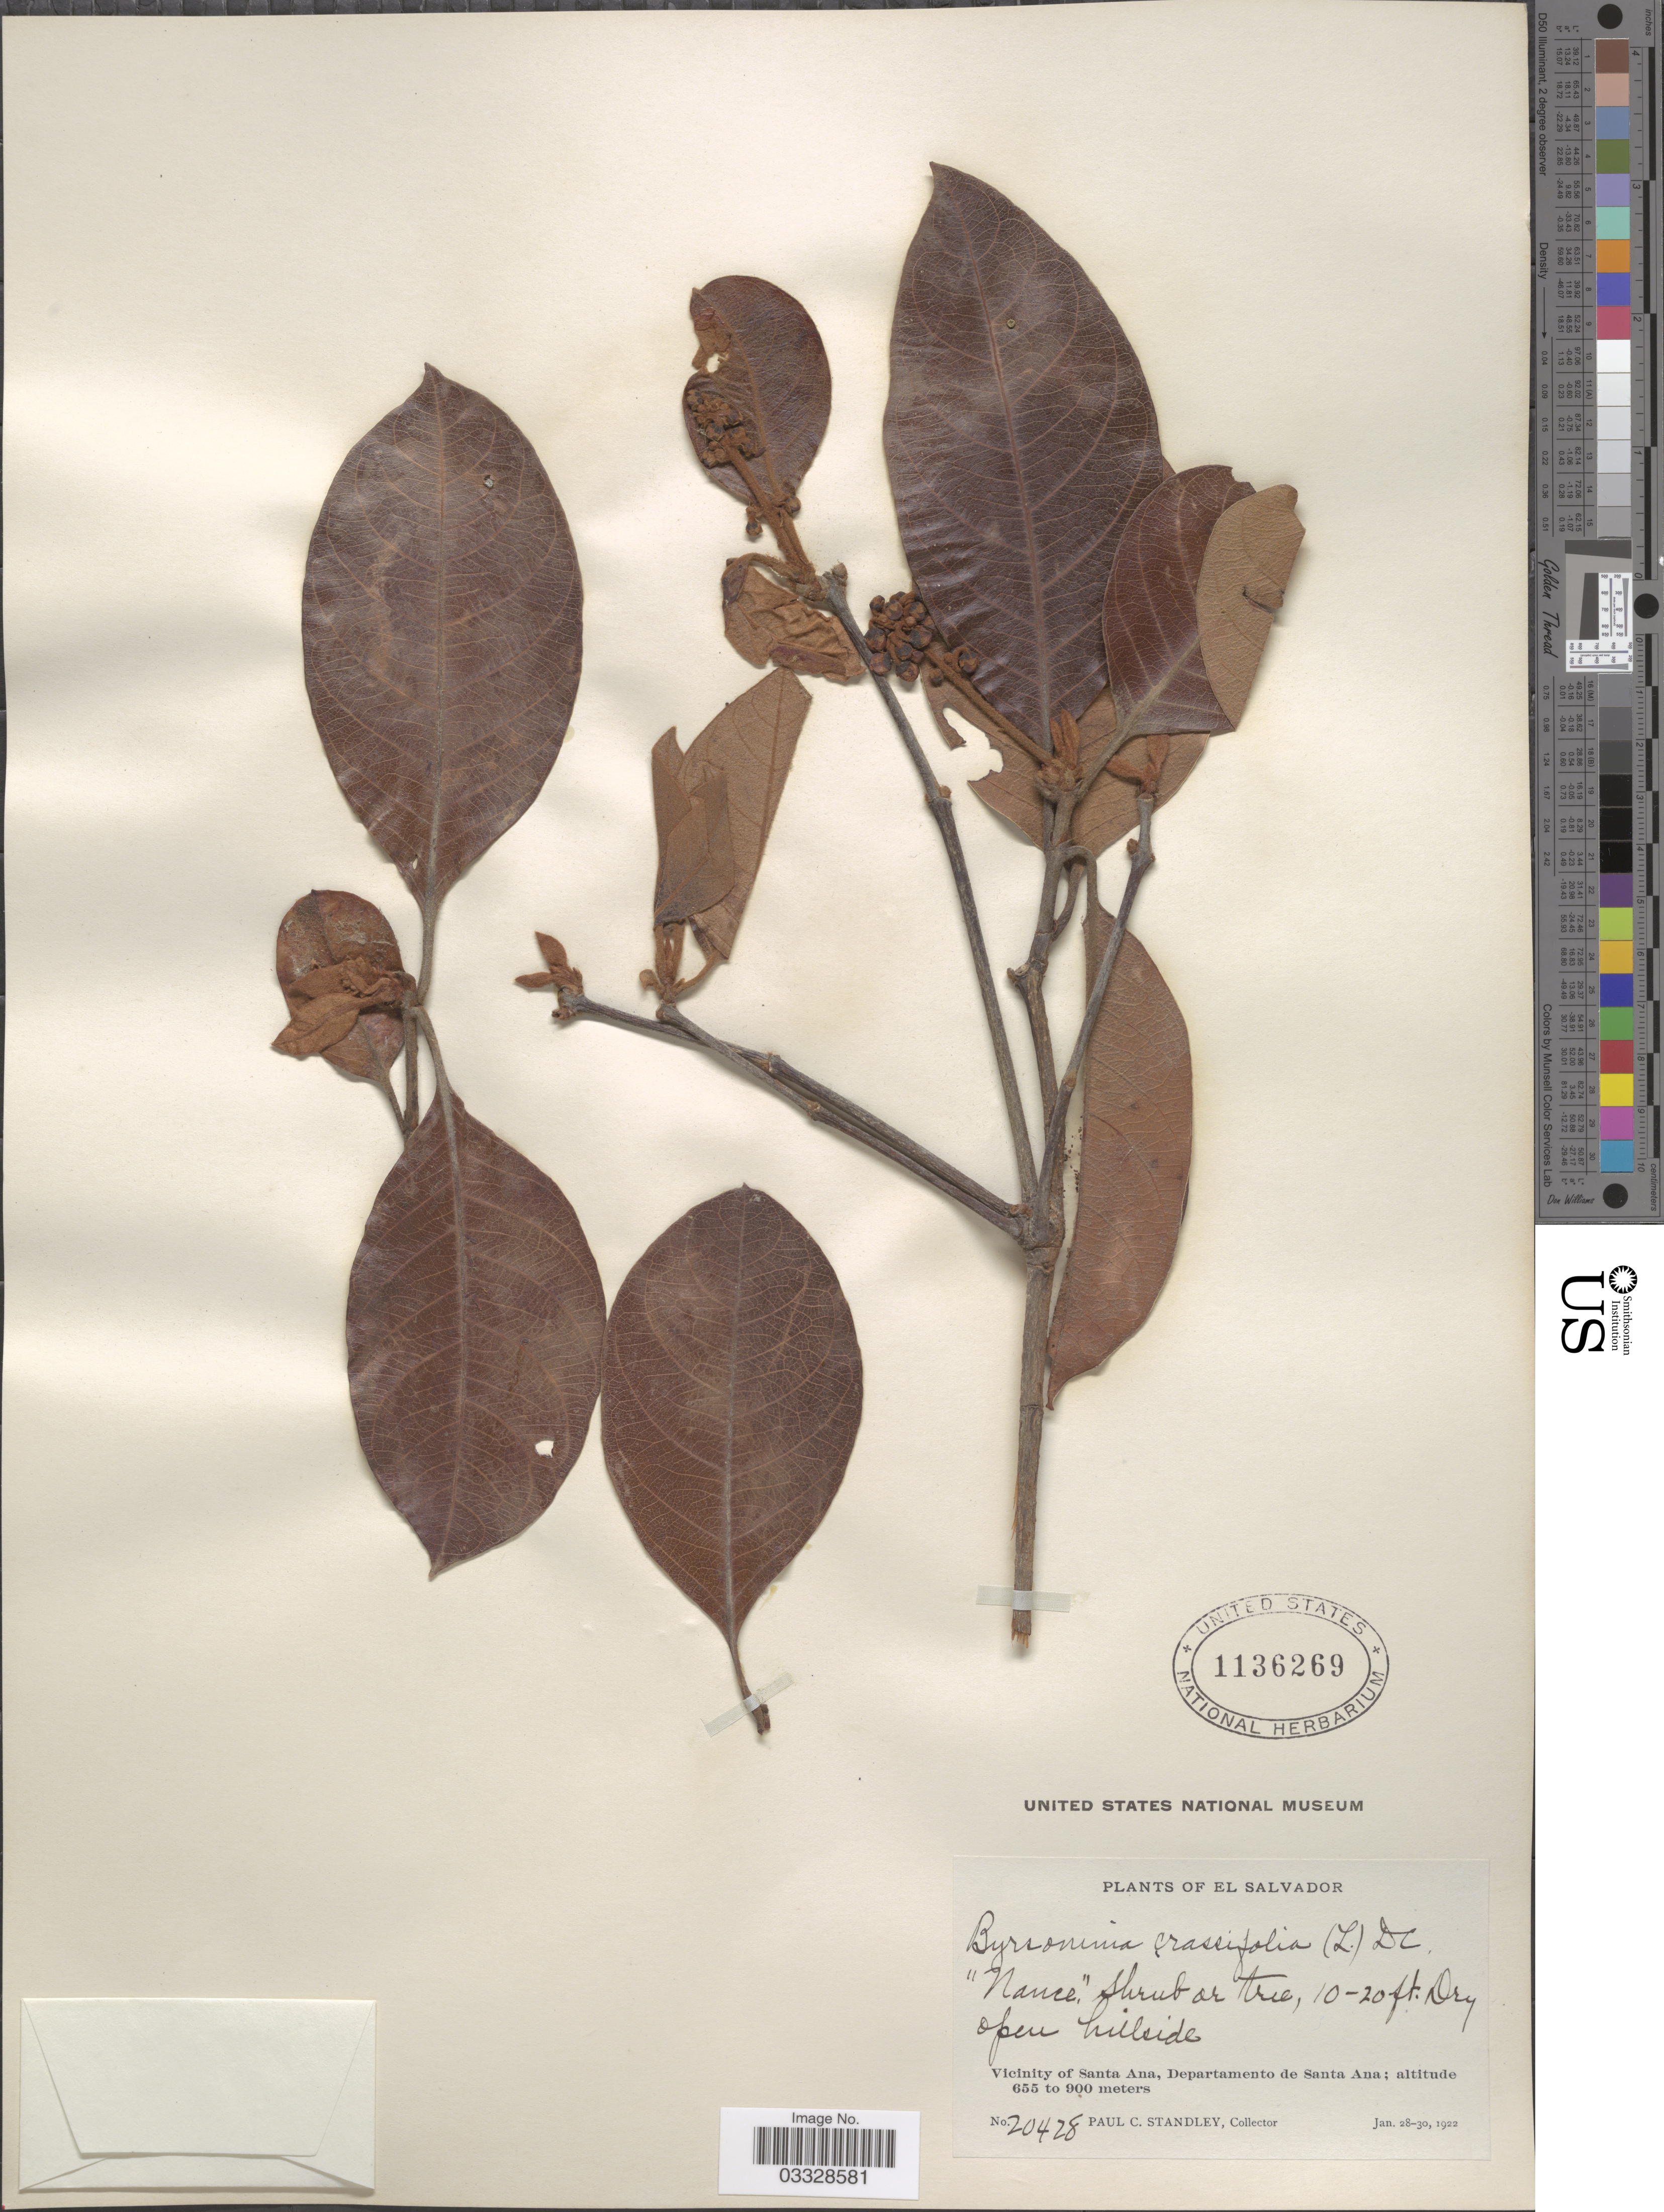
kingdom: Plantae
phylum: Tracheophyta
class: Magnoliopsida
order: Malpighiales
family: Malpighiaceae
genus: Byrsonima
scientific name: Byrsonima crassifolia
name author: (L.) Kunth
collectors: P. C. Standley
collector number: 20428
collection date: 1922-01-28/1922-01-30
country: El Salvador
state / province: Santa Ana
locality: Vicinity of Santa Ana, Departamento de Santa Ana.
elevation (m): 655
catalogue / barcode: US 1136269